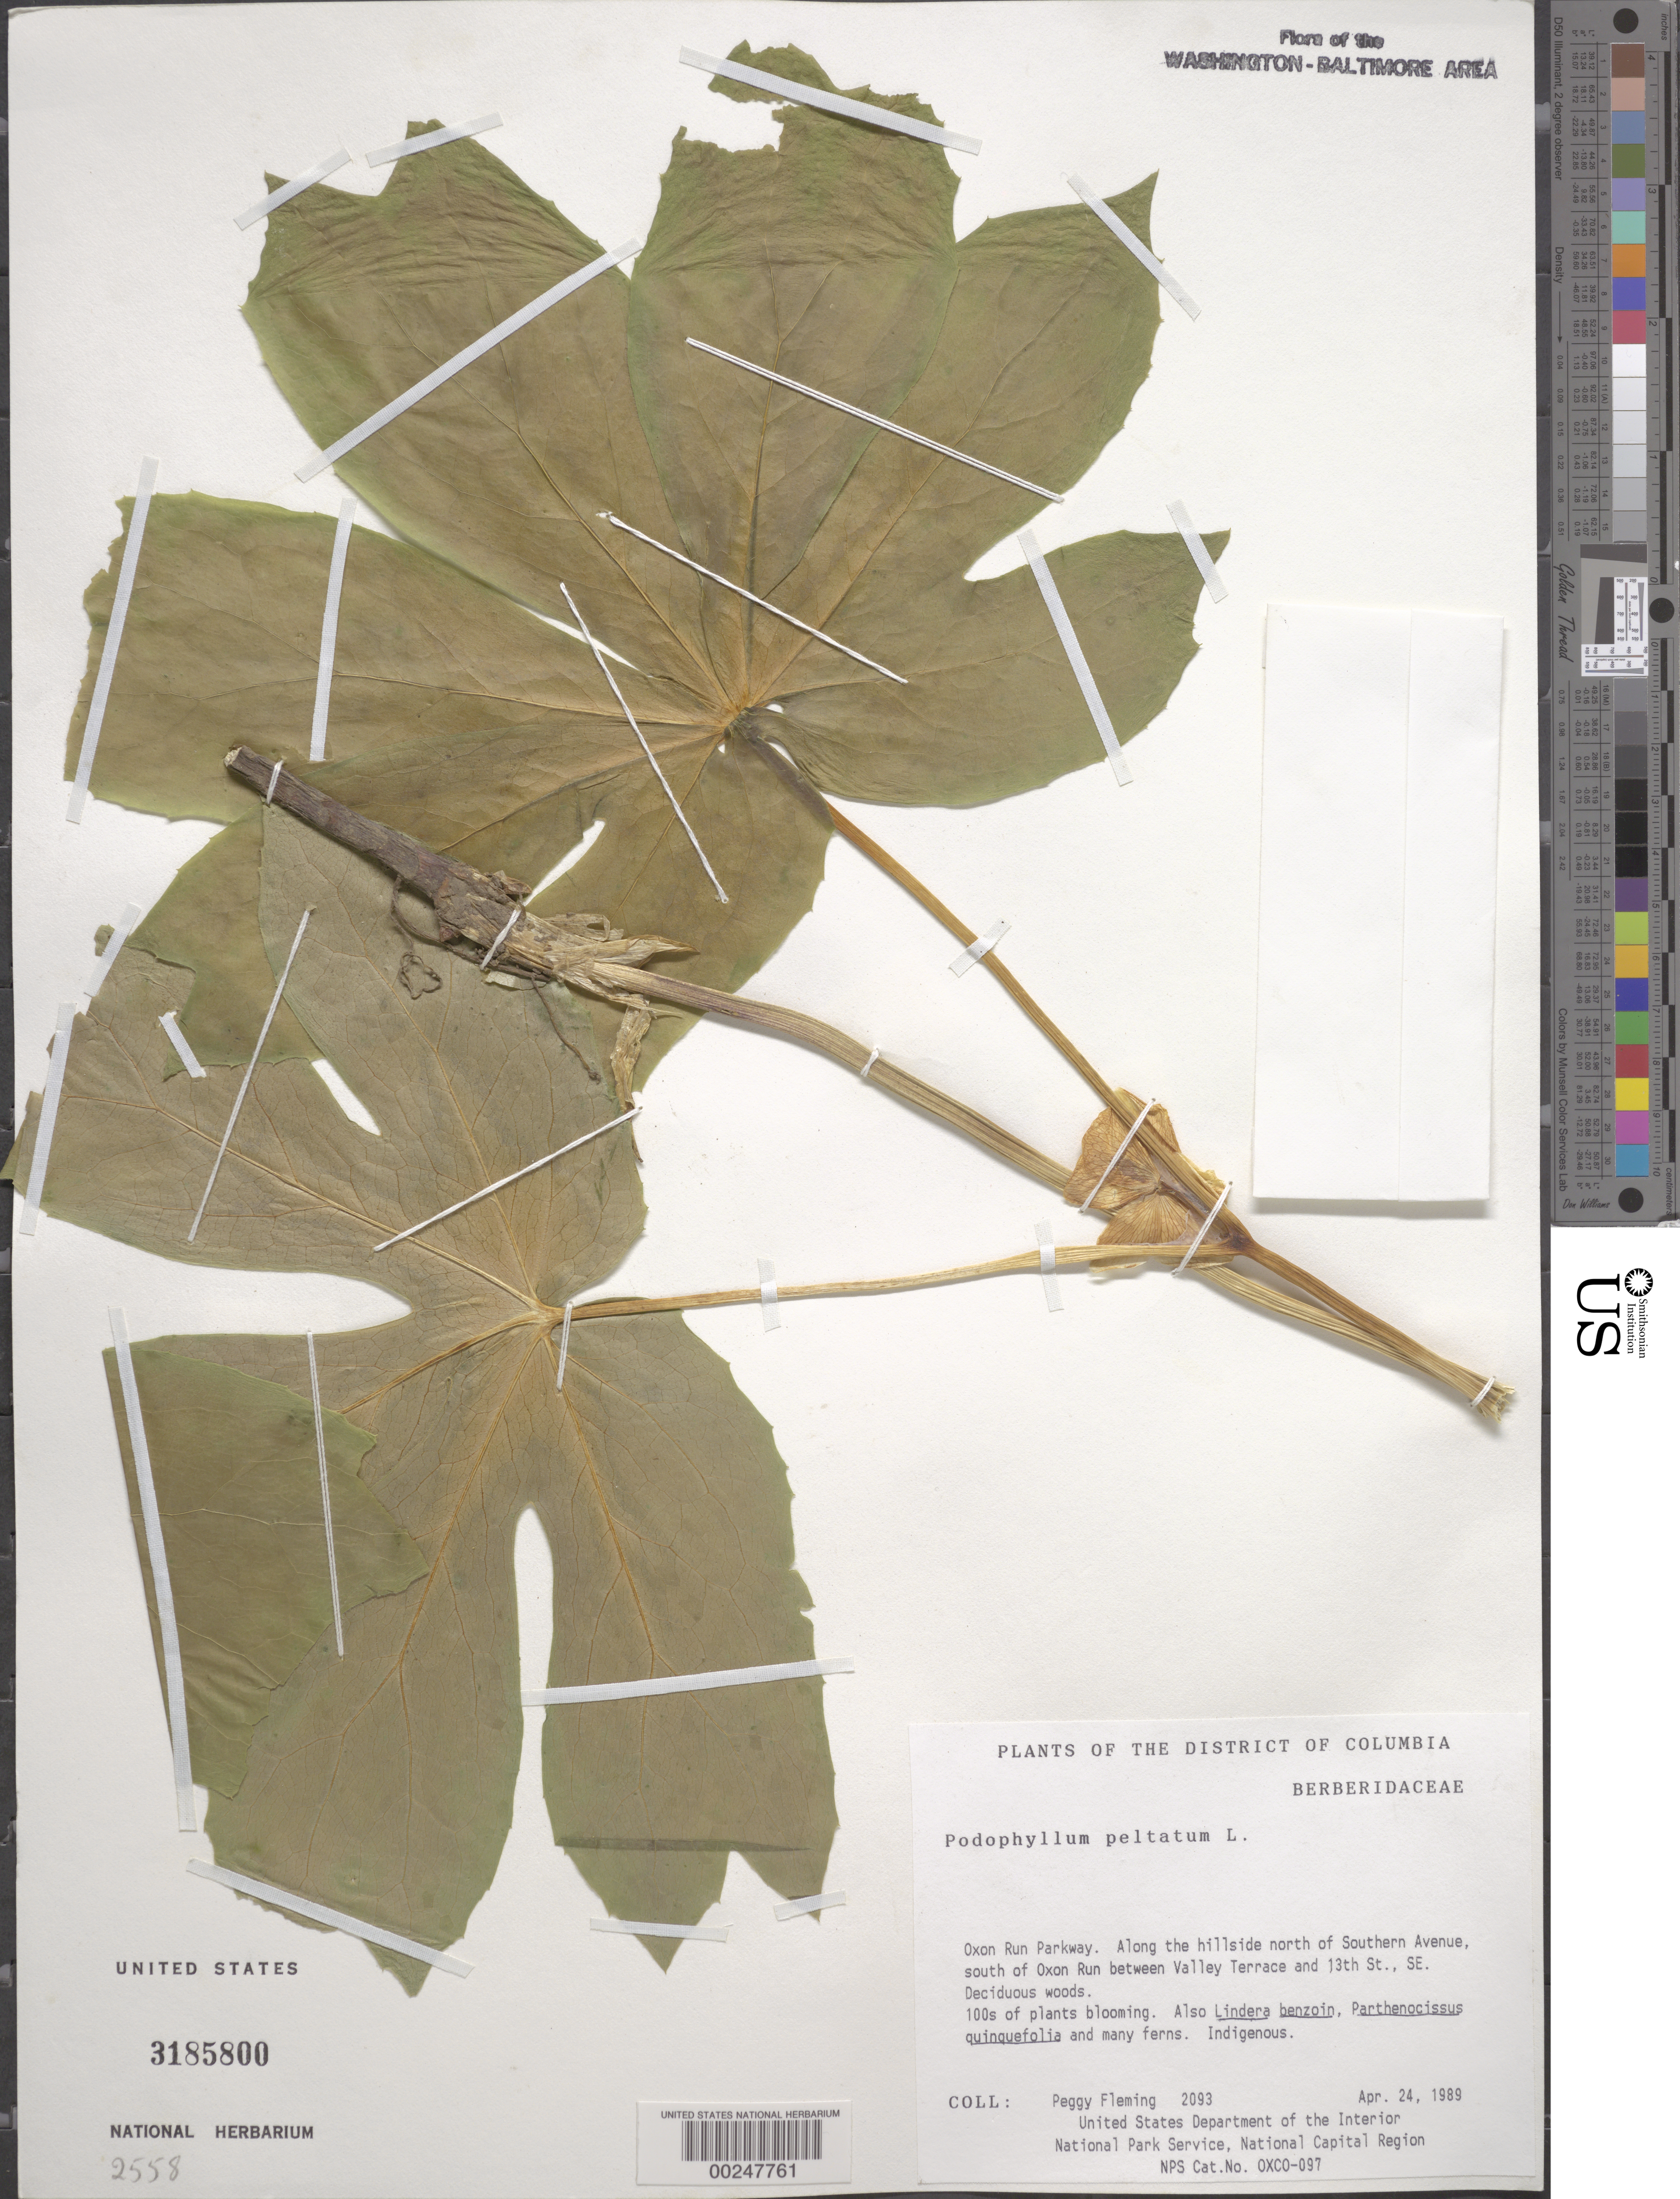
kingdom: Plantae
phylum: Tracheophyta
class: Magnoliopsida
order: Ranunculales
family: Berberidaceae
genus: Podophyllum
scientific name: Podophyllum peltatum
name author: L.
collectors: P. Fleming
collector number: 2093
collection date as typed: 24 Apr 1989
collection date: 1989-04-24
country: United States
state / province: District of Columbia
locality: Oxon Run Parkway, N of Southern Ave, S of Oxon Run between Valley Terrace and 13th St, SE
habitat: Deciduous woods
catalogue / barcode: US 3185800